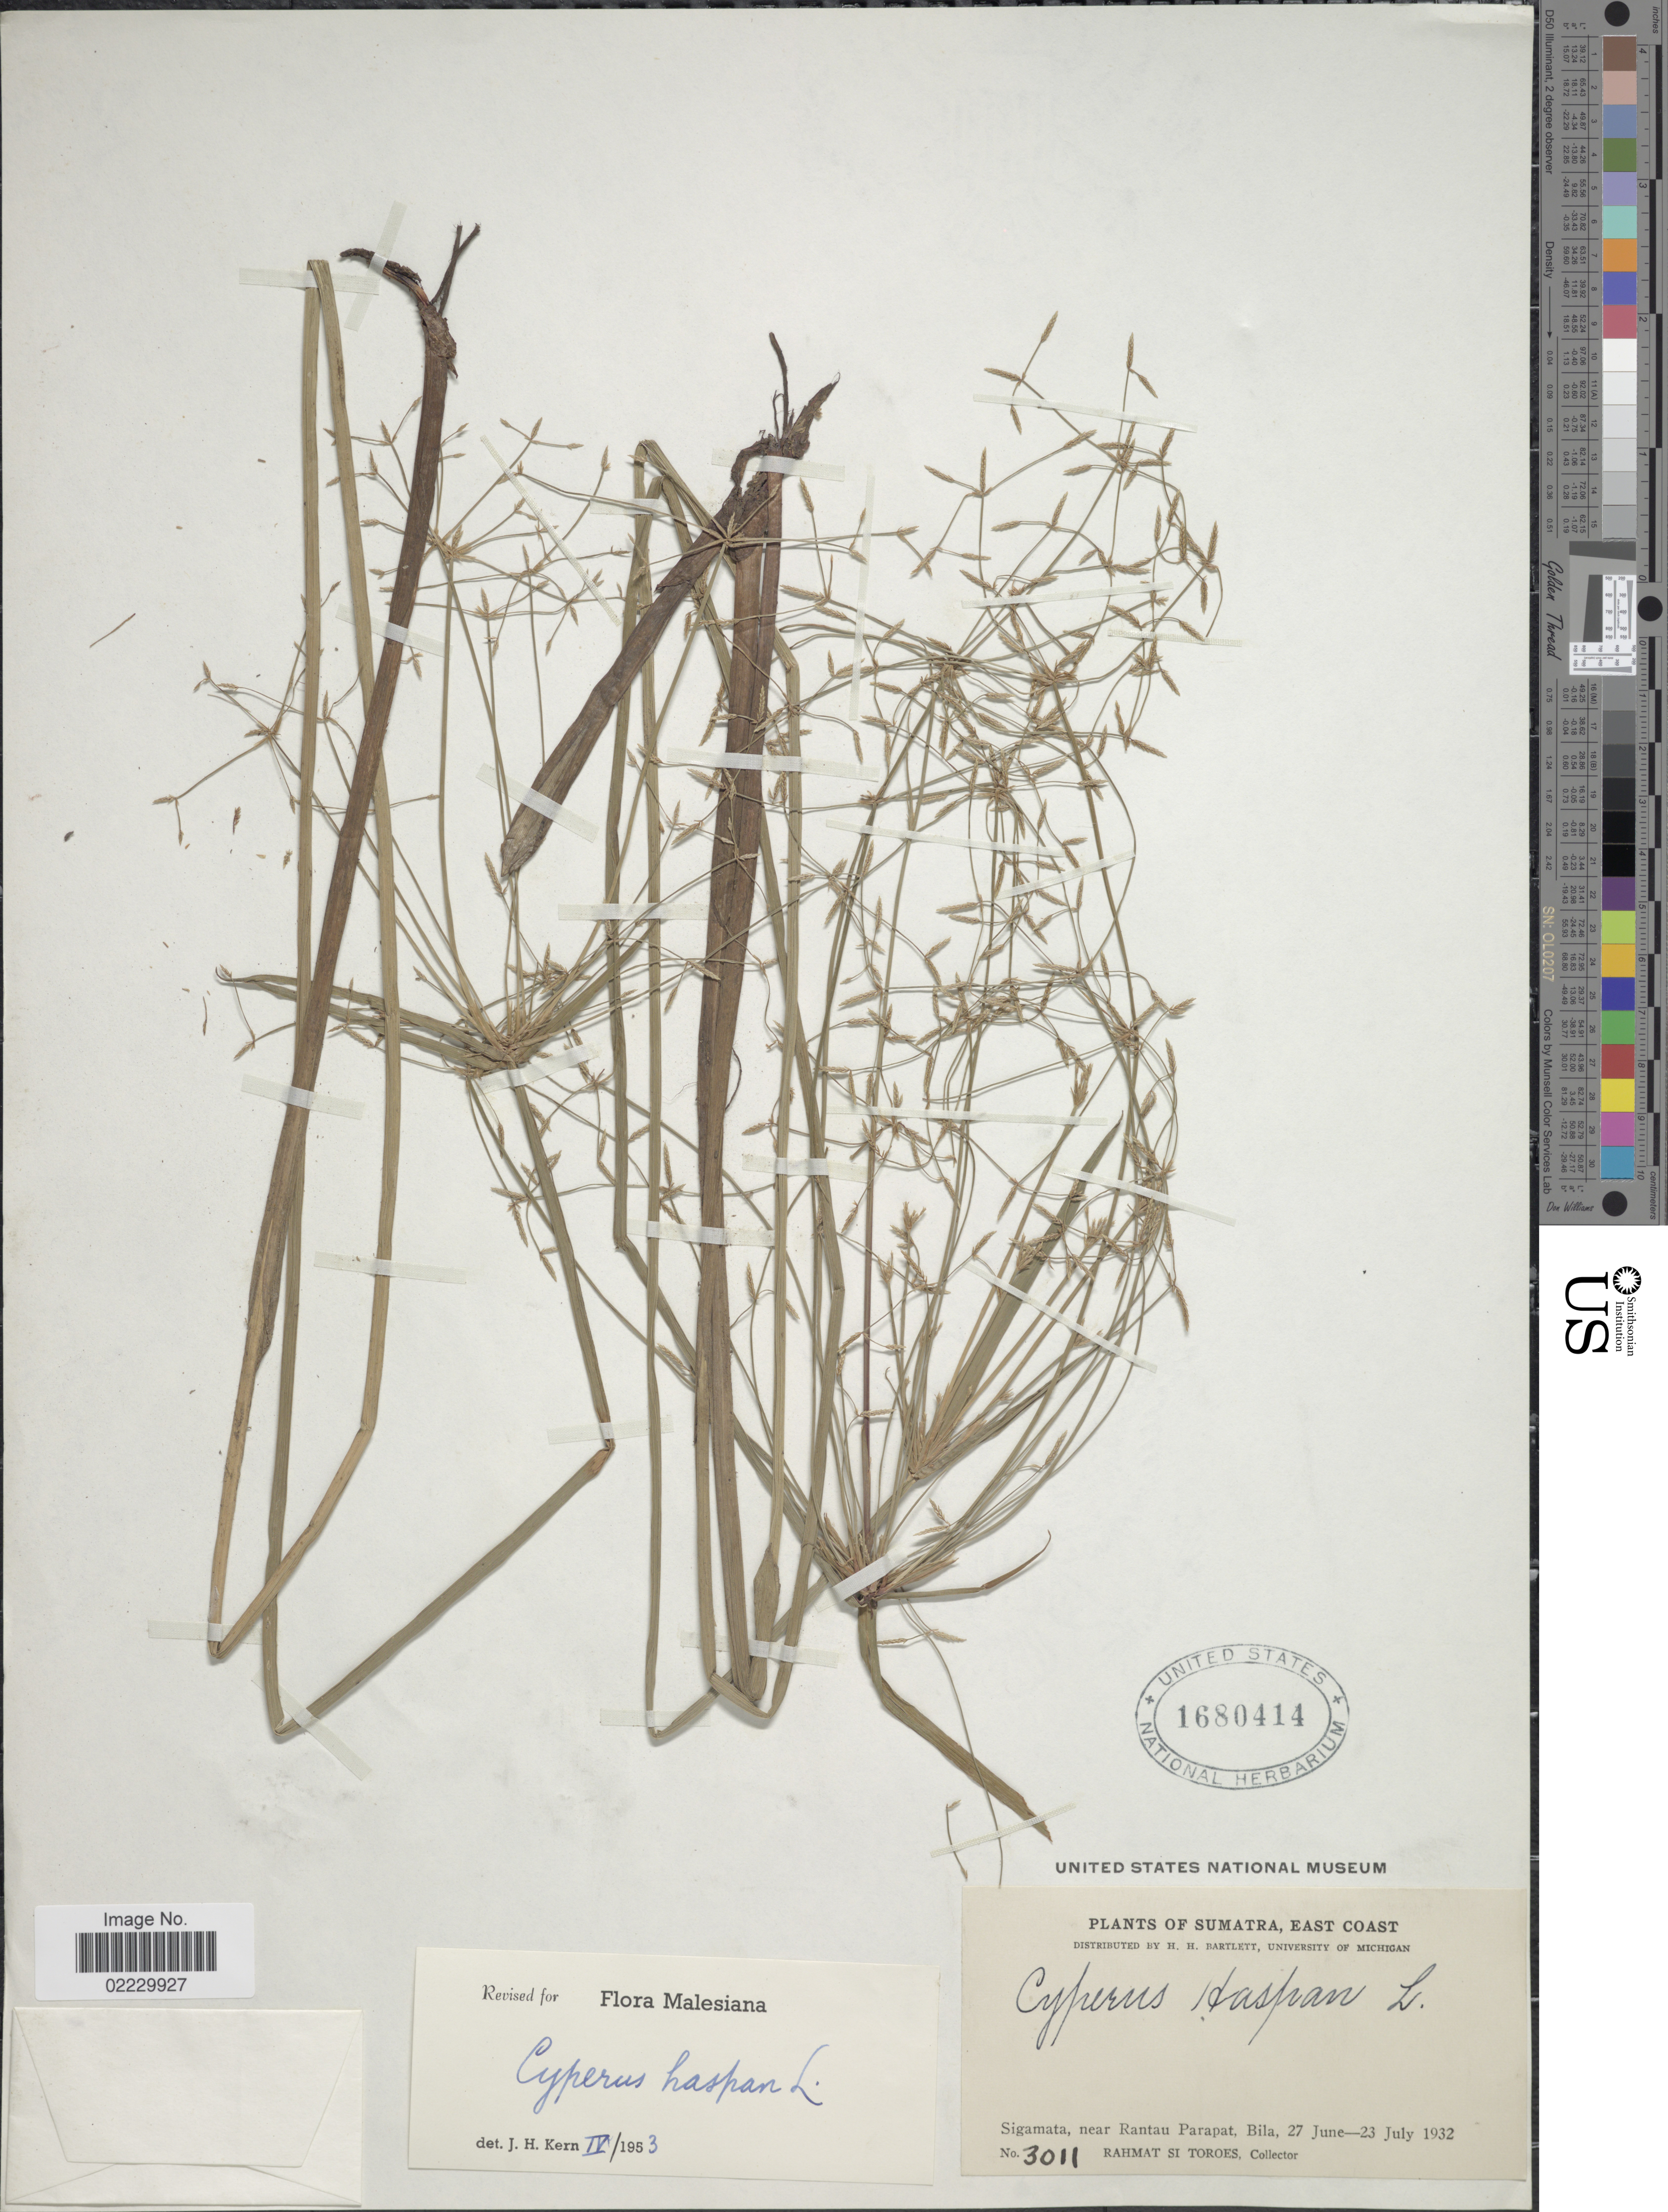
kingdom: Plantae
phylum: Tracheophyta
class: Liliopsida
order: Poales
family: Cyperaceae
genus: Cyperus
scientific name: Cyperus haspan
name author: L.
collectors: Rahmat Si Boeea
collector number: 3011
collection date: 1932-06-27/1932-07-23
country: Indonesia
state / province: Sumatra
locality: East Coast. Sigamata, near Rantau Parapat, Bila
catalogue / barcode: US 1680414